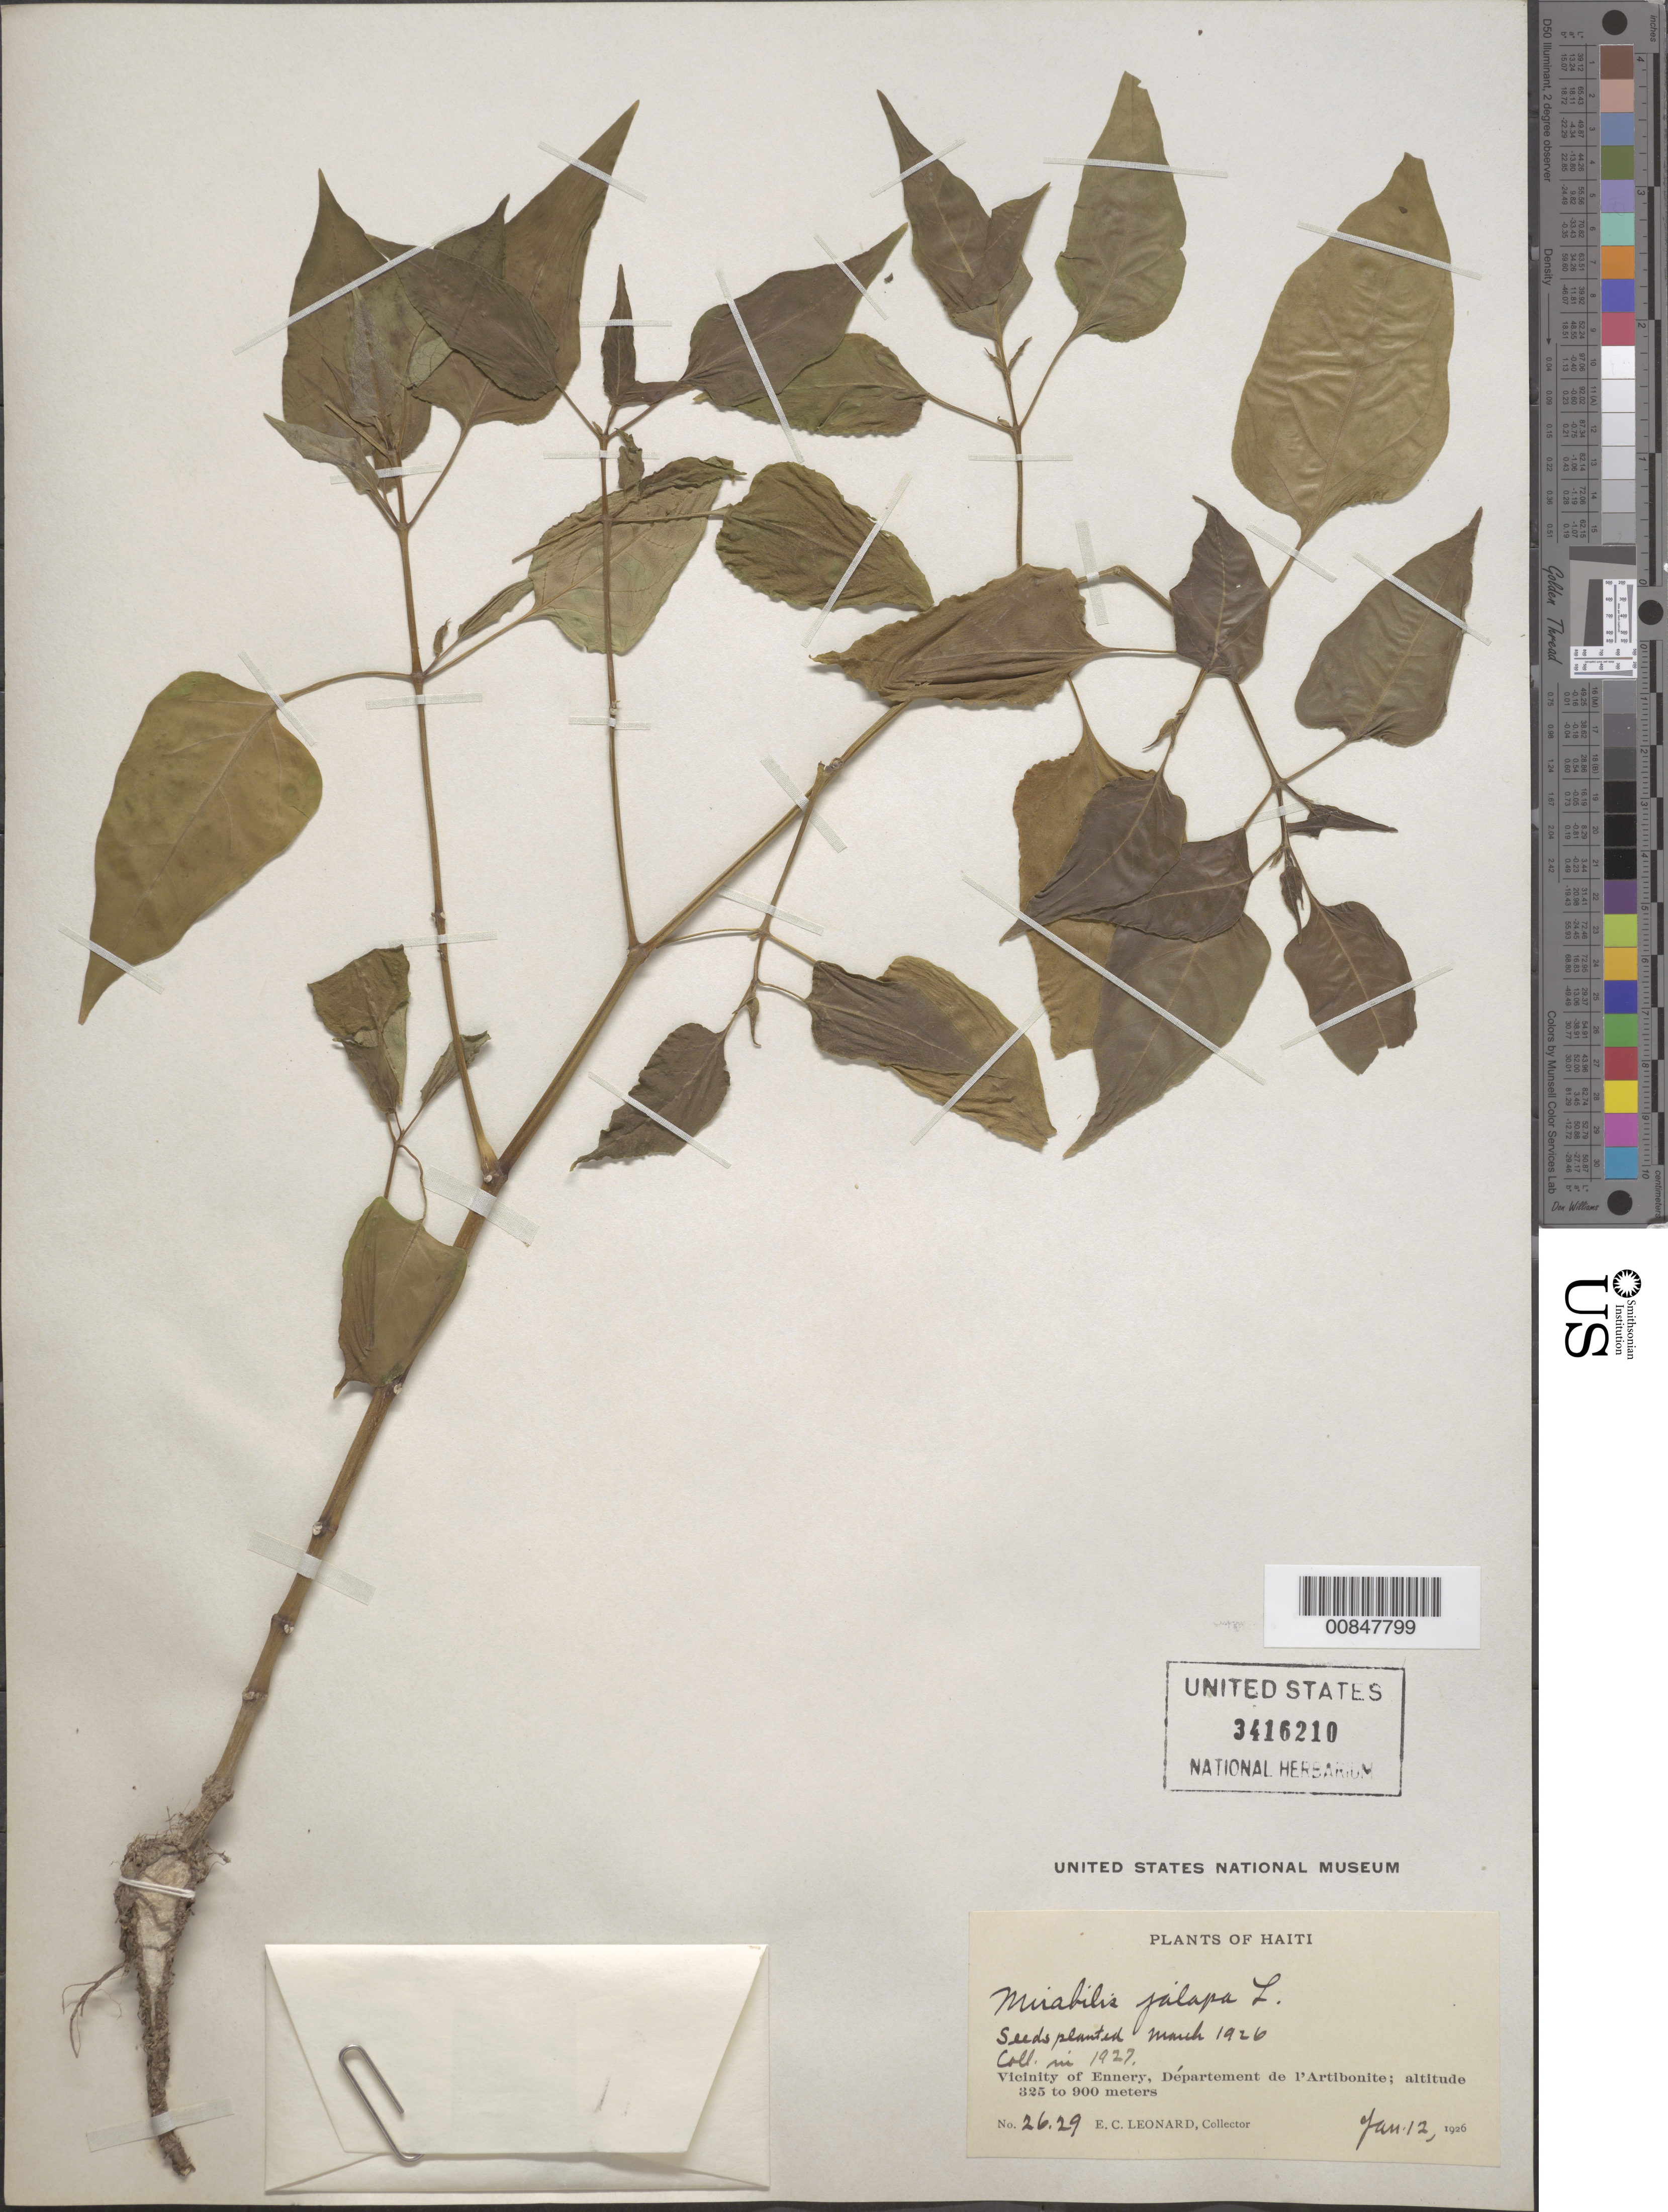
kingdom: Plantae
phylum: Tracheophyta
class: Magnoliopsida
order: Caryophyllales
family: Nyctaginaceae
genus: Mirabilis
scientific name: Mirabilis jalapa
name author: L.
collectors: E. C. Leonard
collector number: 2629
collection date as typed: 12 Jan 1926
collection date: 1926-01-12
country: Haiti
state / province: Artibonite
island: Hispaniola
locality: Vicinity of Ennery.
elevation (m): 325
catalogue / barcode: US 3416210